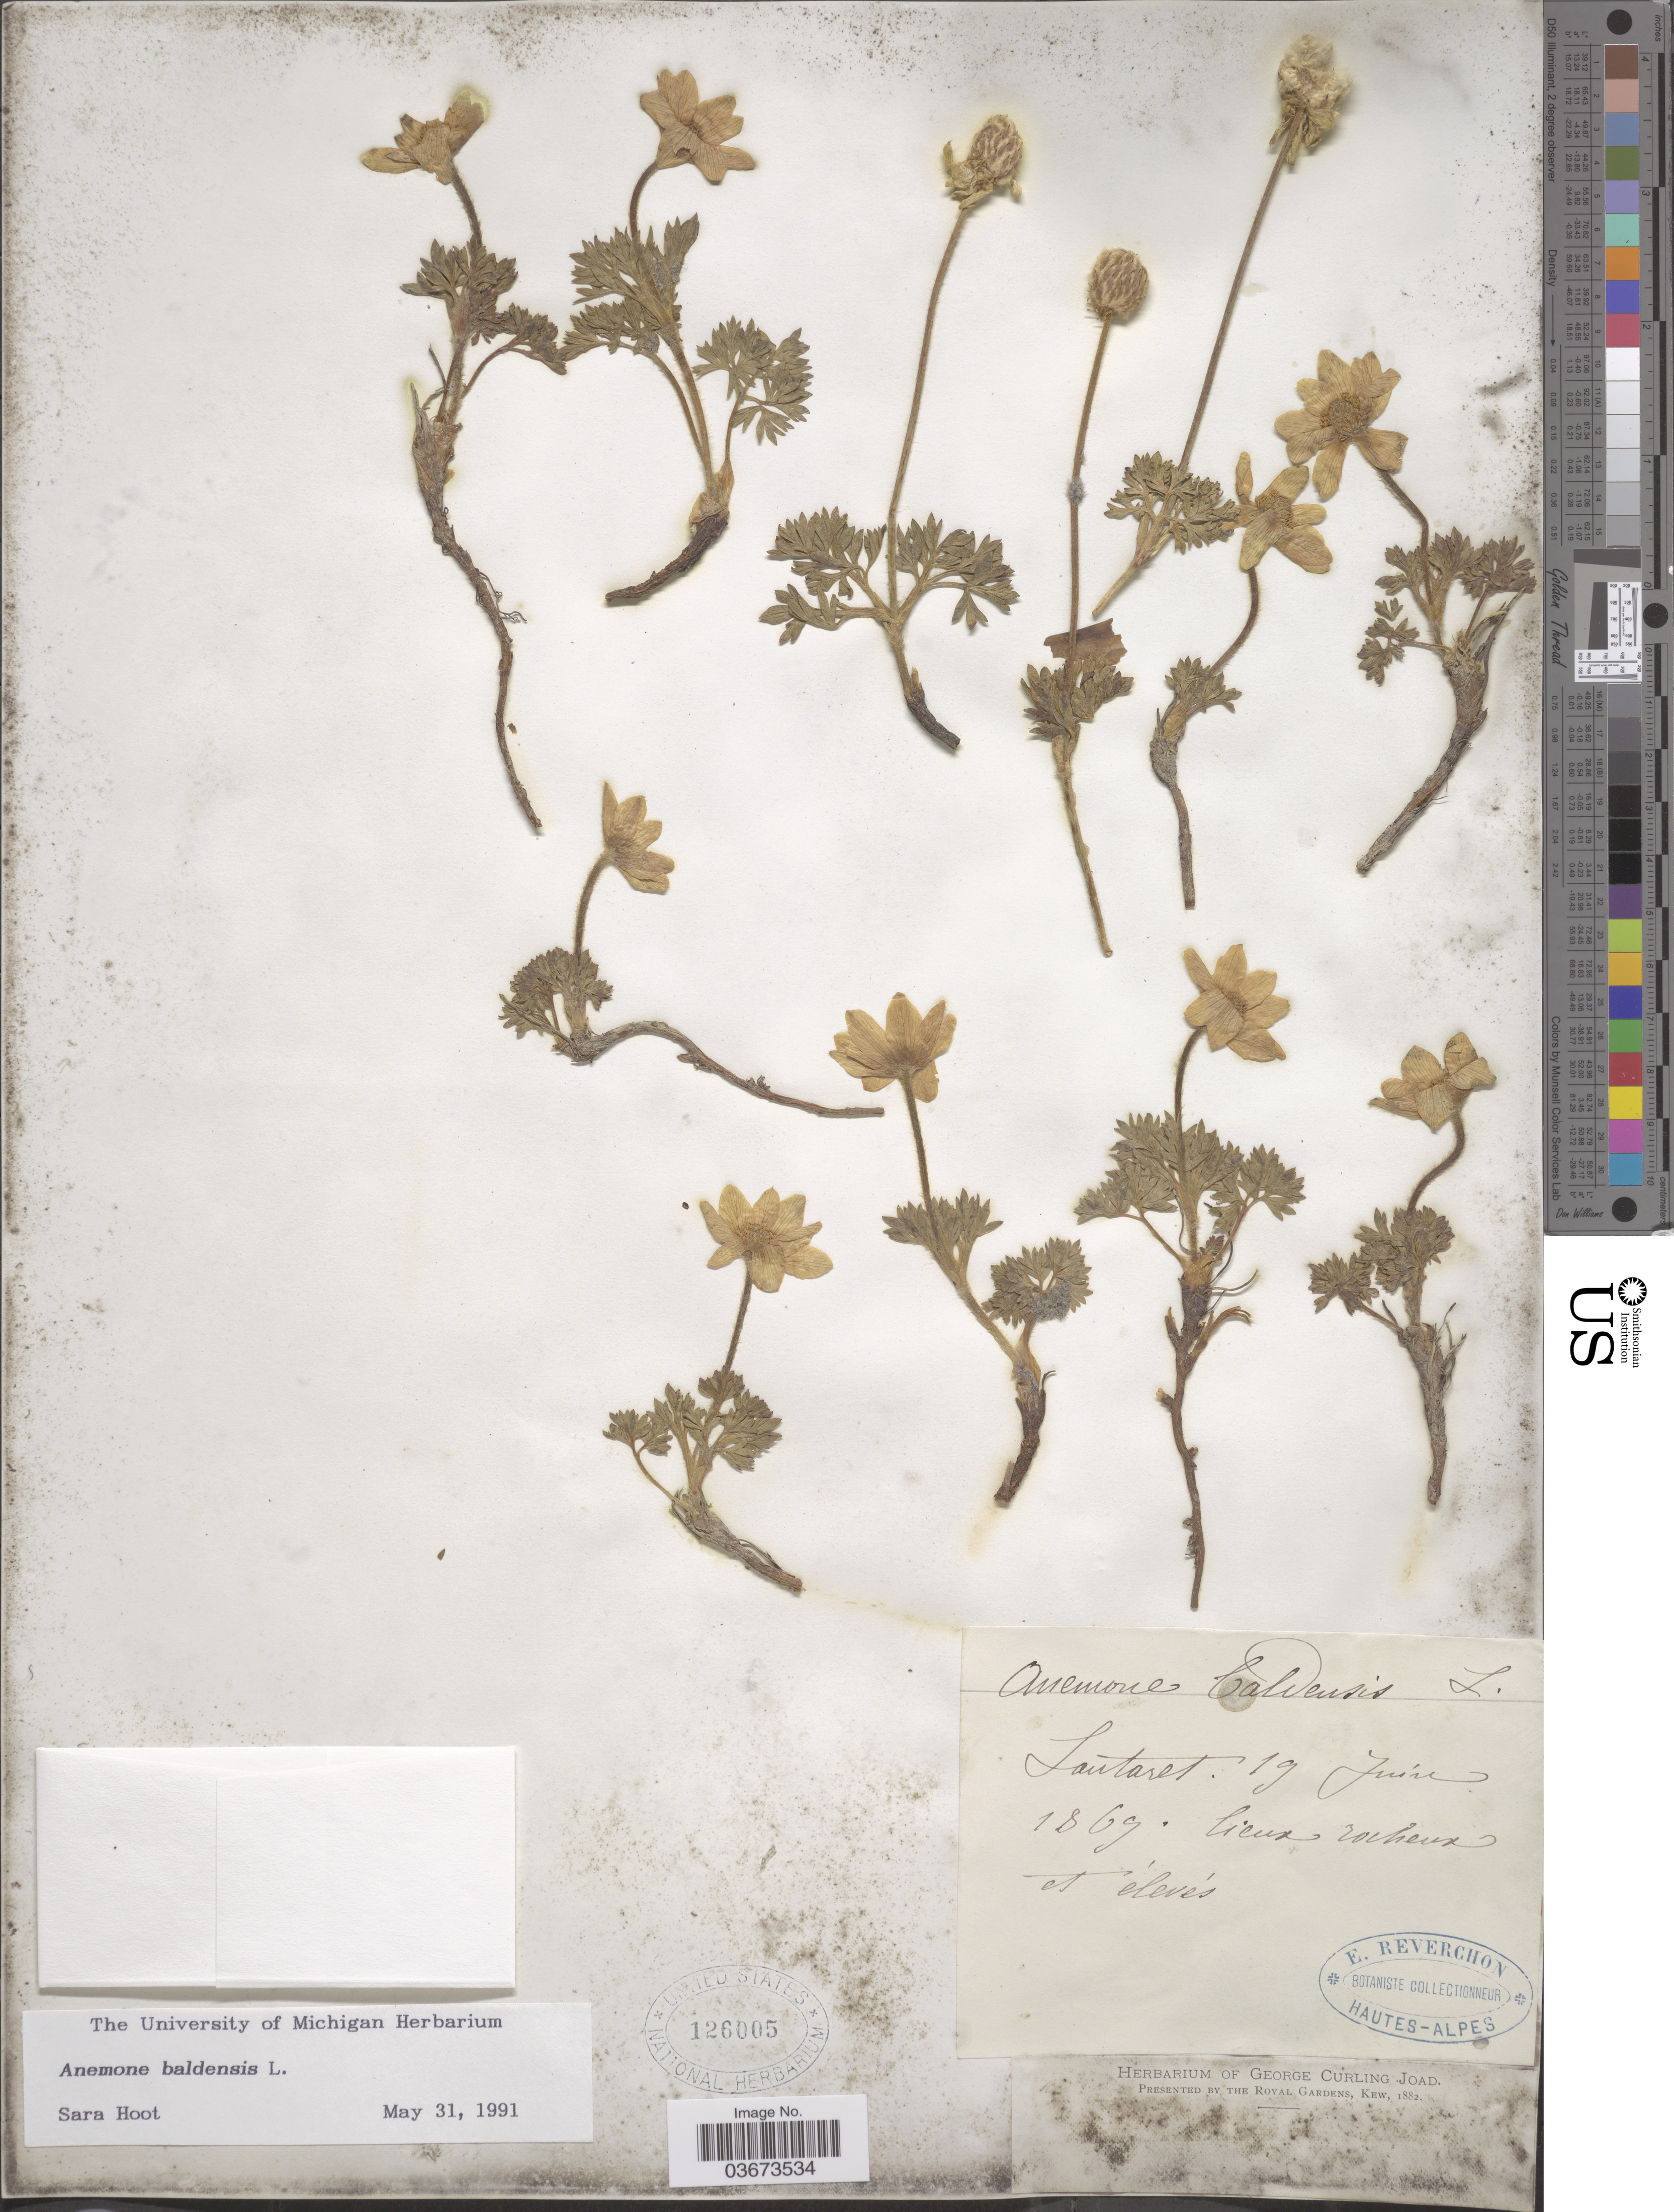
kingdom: Plantae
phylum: Tracheophyta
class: Magnoliopsida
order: Ranunculales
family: Ranunculaceae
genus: Anemone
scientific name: Anemone baldensis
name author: L.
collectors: E. Reverchon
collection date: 1869-06-19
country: France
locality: Lautaret.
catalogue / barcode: US 126005